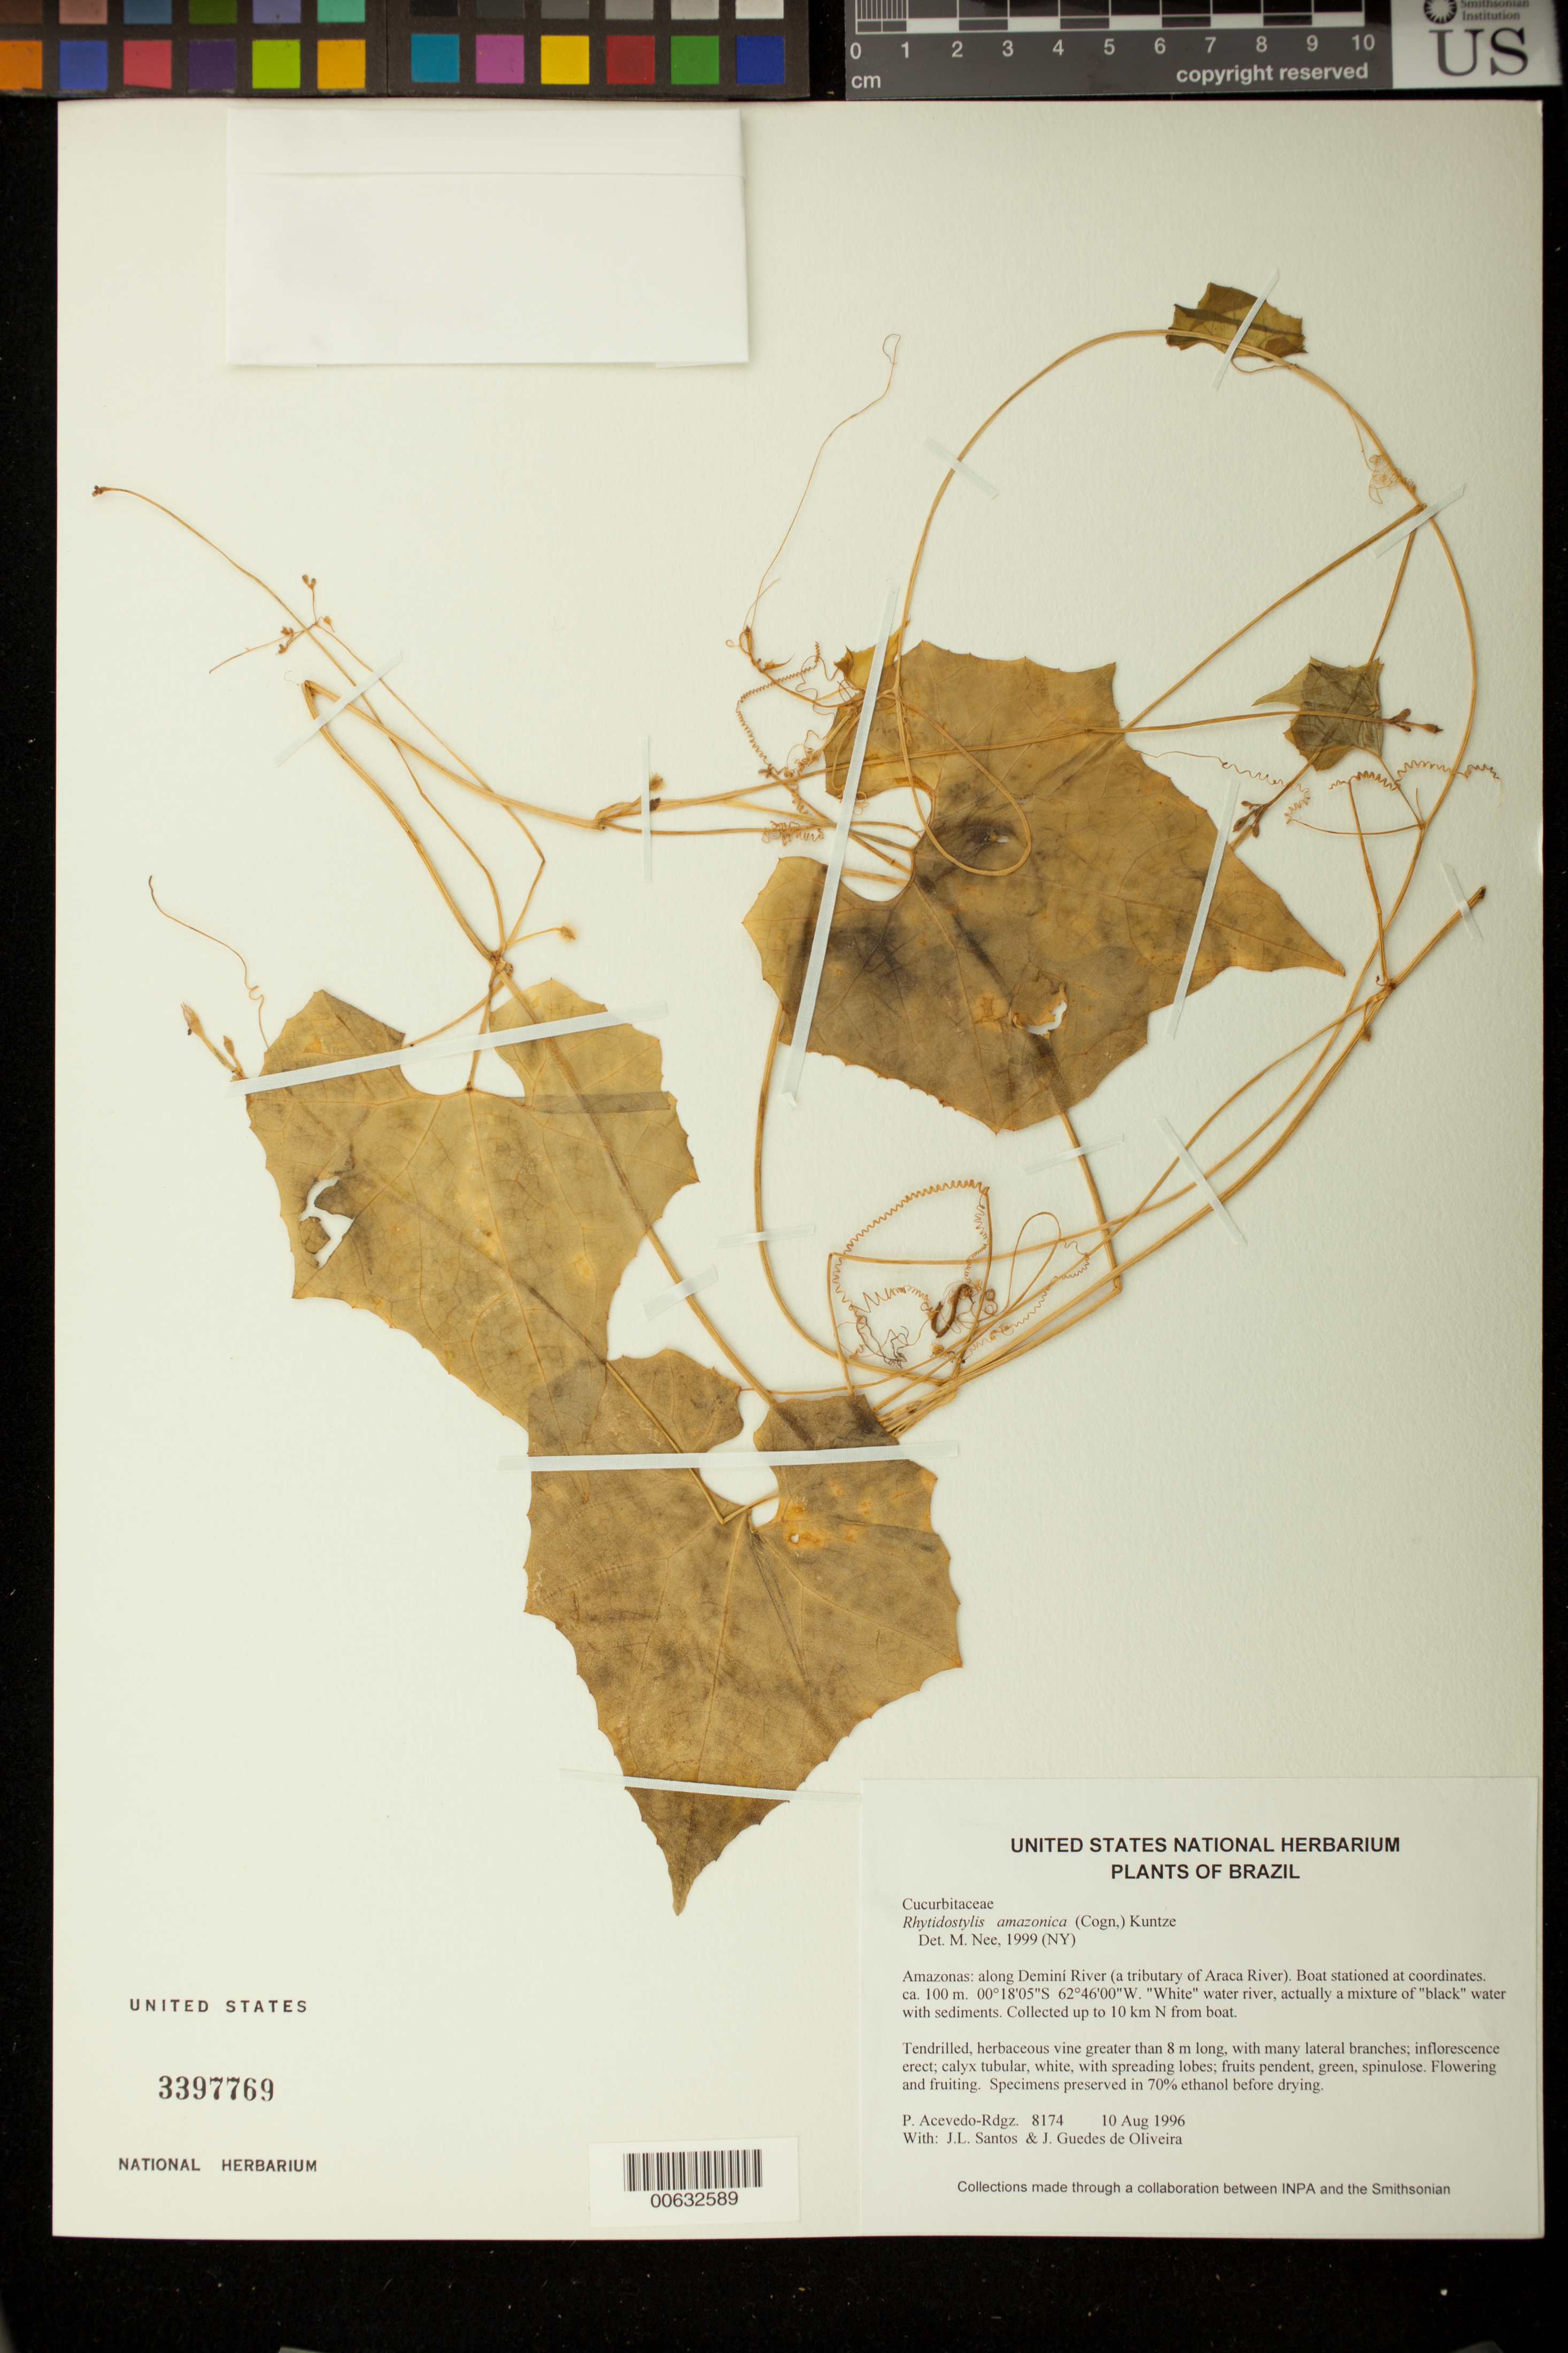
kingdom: Plantae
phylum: Tracheophyta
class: Magnoliopsida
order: Cucurbitales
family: Cucurbitaceae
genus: Cyclanthera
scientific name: Cyclanthera carthagenensis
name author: (Jacq.) H. Schaef. & S.S. Renner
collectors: P. Acevedo-Rodr., J. L. Santos & J. Guedes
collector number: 8174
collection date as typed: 10 Aug 1996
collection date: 1996-08-10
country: Brazil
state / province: Amazonas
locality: Amazonas: along Deminí River (a tributary of Araca River). Boat stationed at coordinates.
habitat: "White" water river, actually a mixture of "black" water with sediments. Collected up to 10 km N from boat.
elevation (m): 100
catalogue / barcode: US 3397769